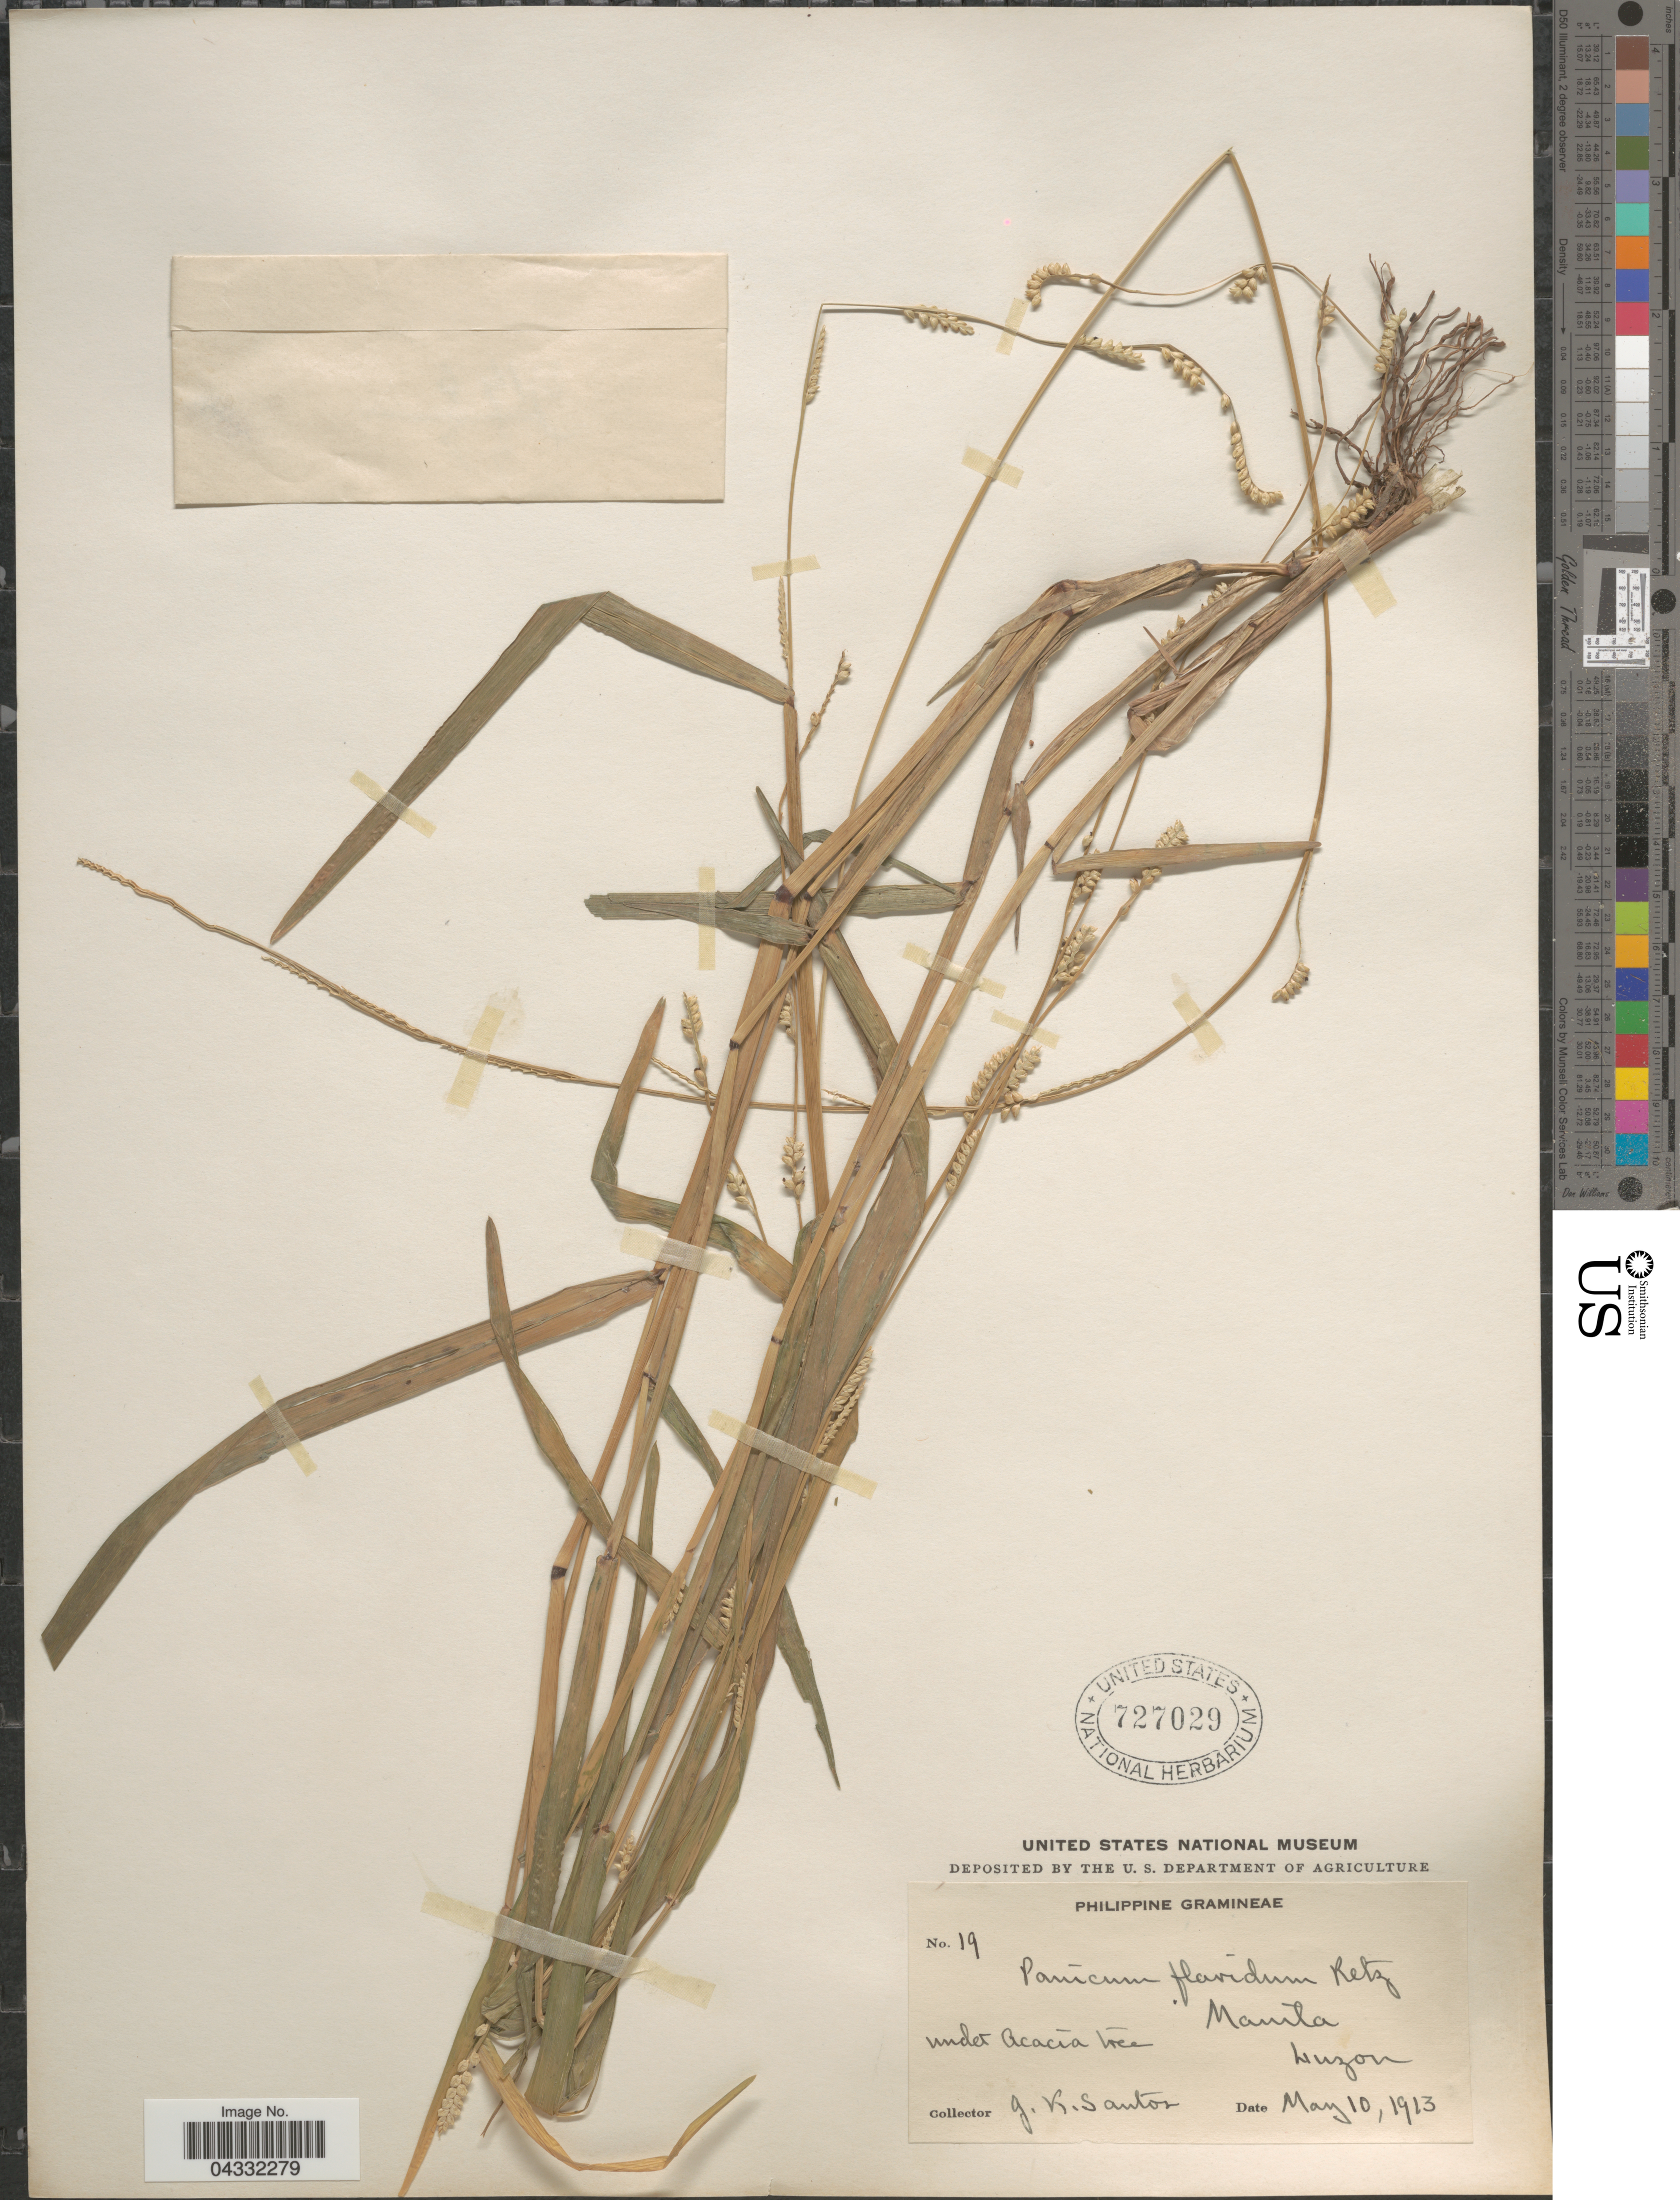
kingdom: Plantae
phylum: Tracheophyta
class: Liliopsida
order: Poales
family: Poaceae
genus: Setaria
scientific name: Setaria flavida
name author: (Retz.) Veldkamp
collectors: J. K. Santos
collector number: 19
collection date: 1913-05-10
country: Philippines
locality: Manila. Luzon.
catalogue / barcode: US 727029